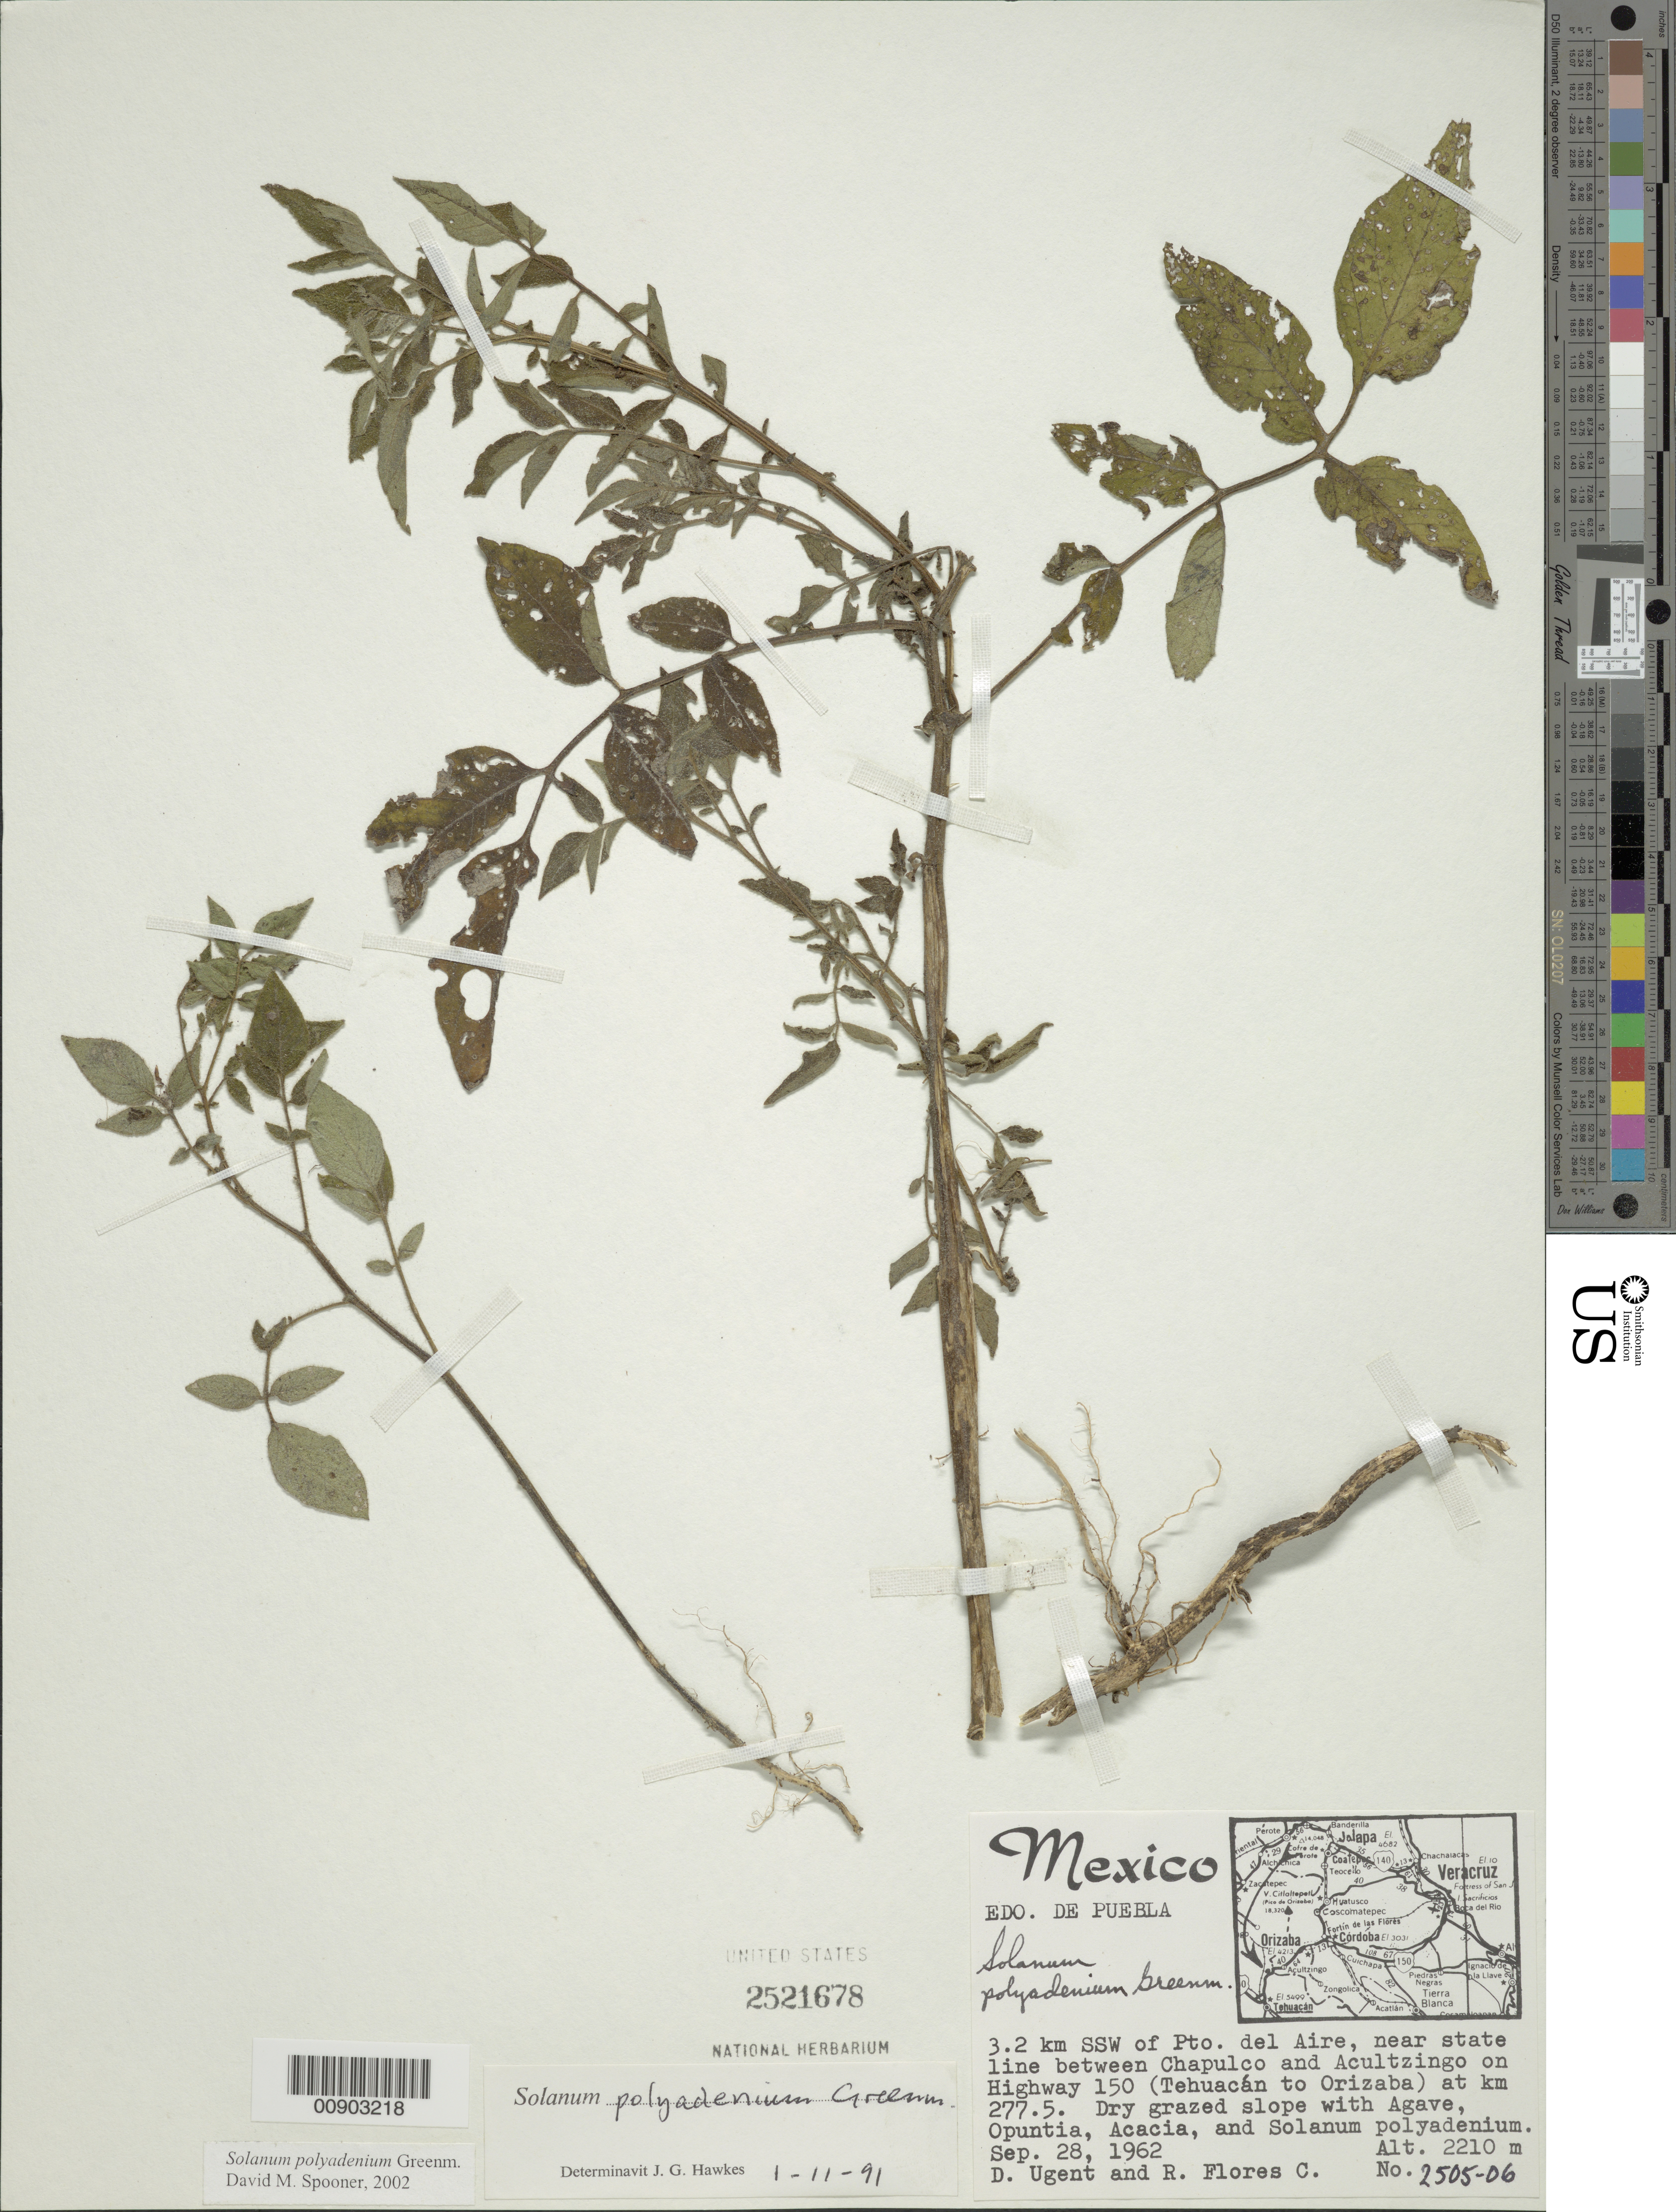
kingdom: Plantae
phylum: Tracheophyta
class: Magnoliopsida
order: Solanales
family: Solanaceae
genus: Solanum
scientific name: Solanum polyadenium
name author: Greenm.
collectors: D. Ugent & R. Flores-C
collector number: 2505-06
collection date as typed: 28 Sep 1962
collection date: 1962-09-28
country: Mexico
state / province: Puebla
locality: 3.2 km SSW of Pto. del Aire, near state line between Chapulco and Acultzingo on highway 150 (Tehuacán to Orizaba) at km 277.5.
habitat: Dry grazed slope with Agave, Opuntia, Acacia, and Solanum polyadenium.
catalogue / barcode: US 2521678